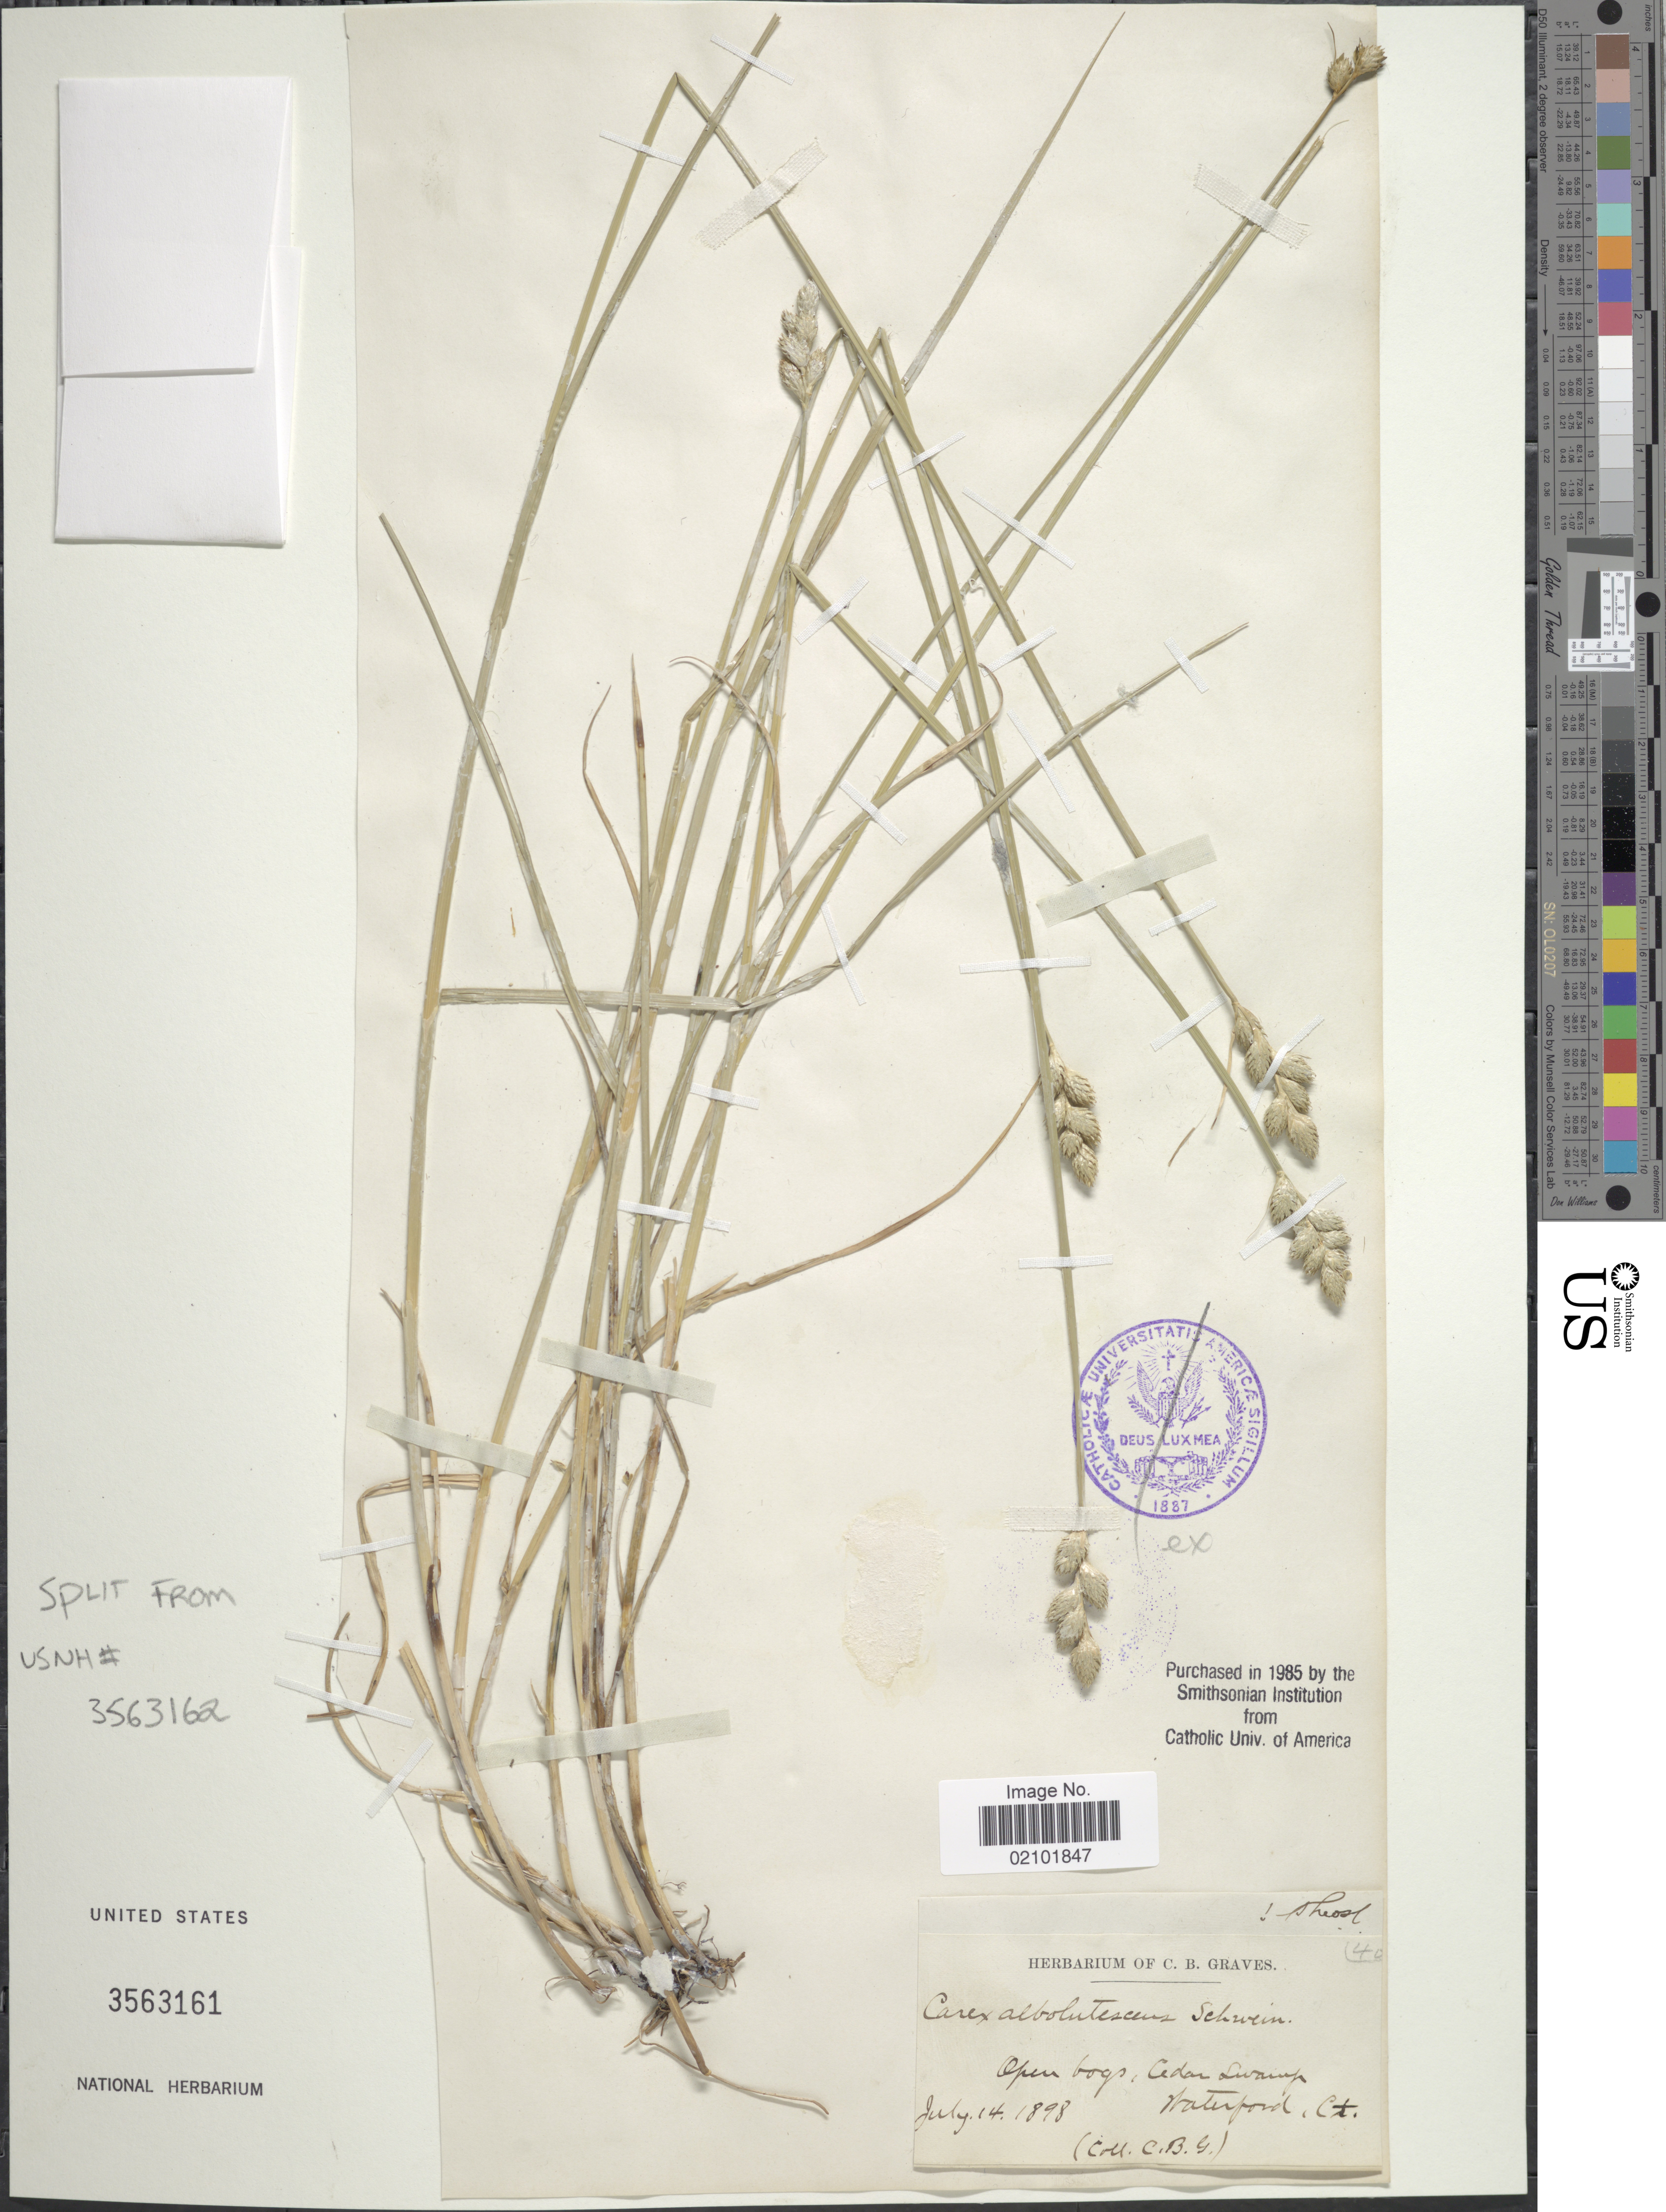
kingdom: Plantae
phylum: Tracheophyta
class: Liliopsida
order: Poales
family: Cyperaceae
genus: Carex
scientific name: Carex albolutescens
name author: Schwein.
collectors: C. Graves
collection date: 1898-07-14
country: United States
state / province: Connecticut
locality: Cedar Swamp, Waterpond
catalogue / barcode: US 3563161